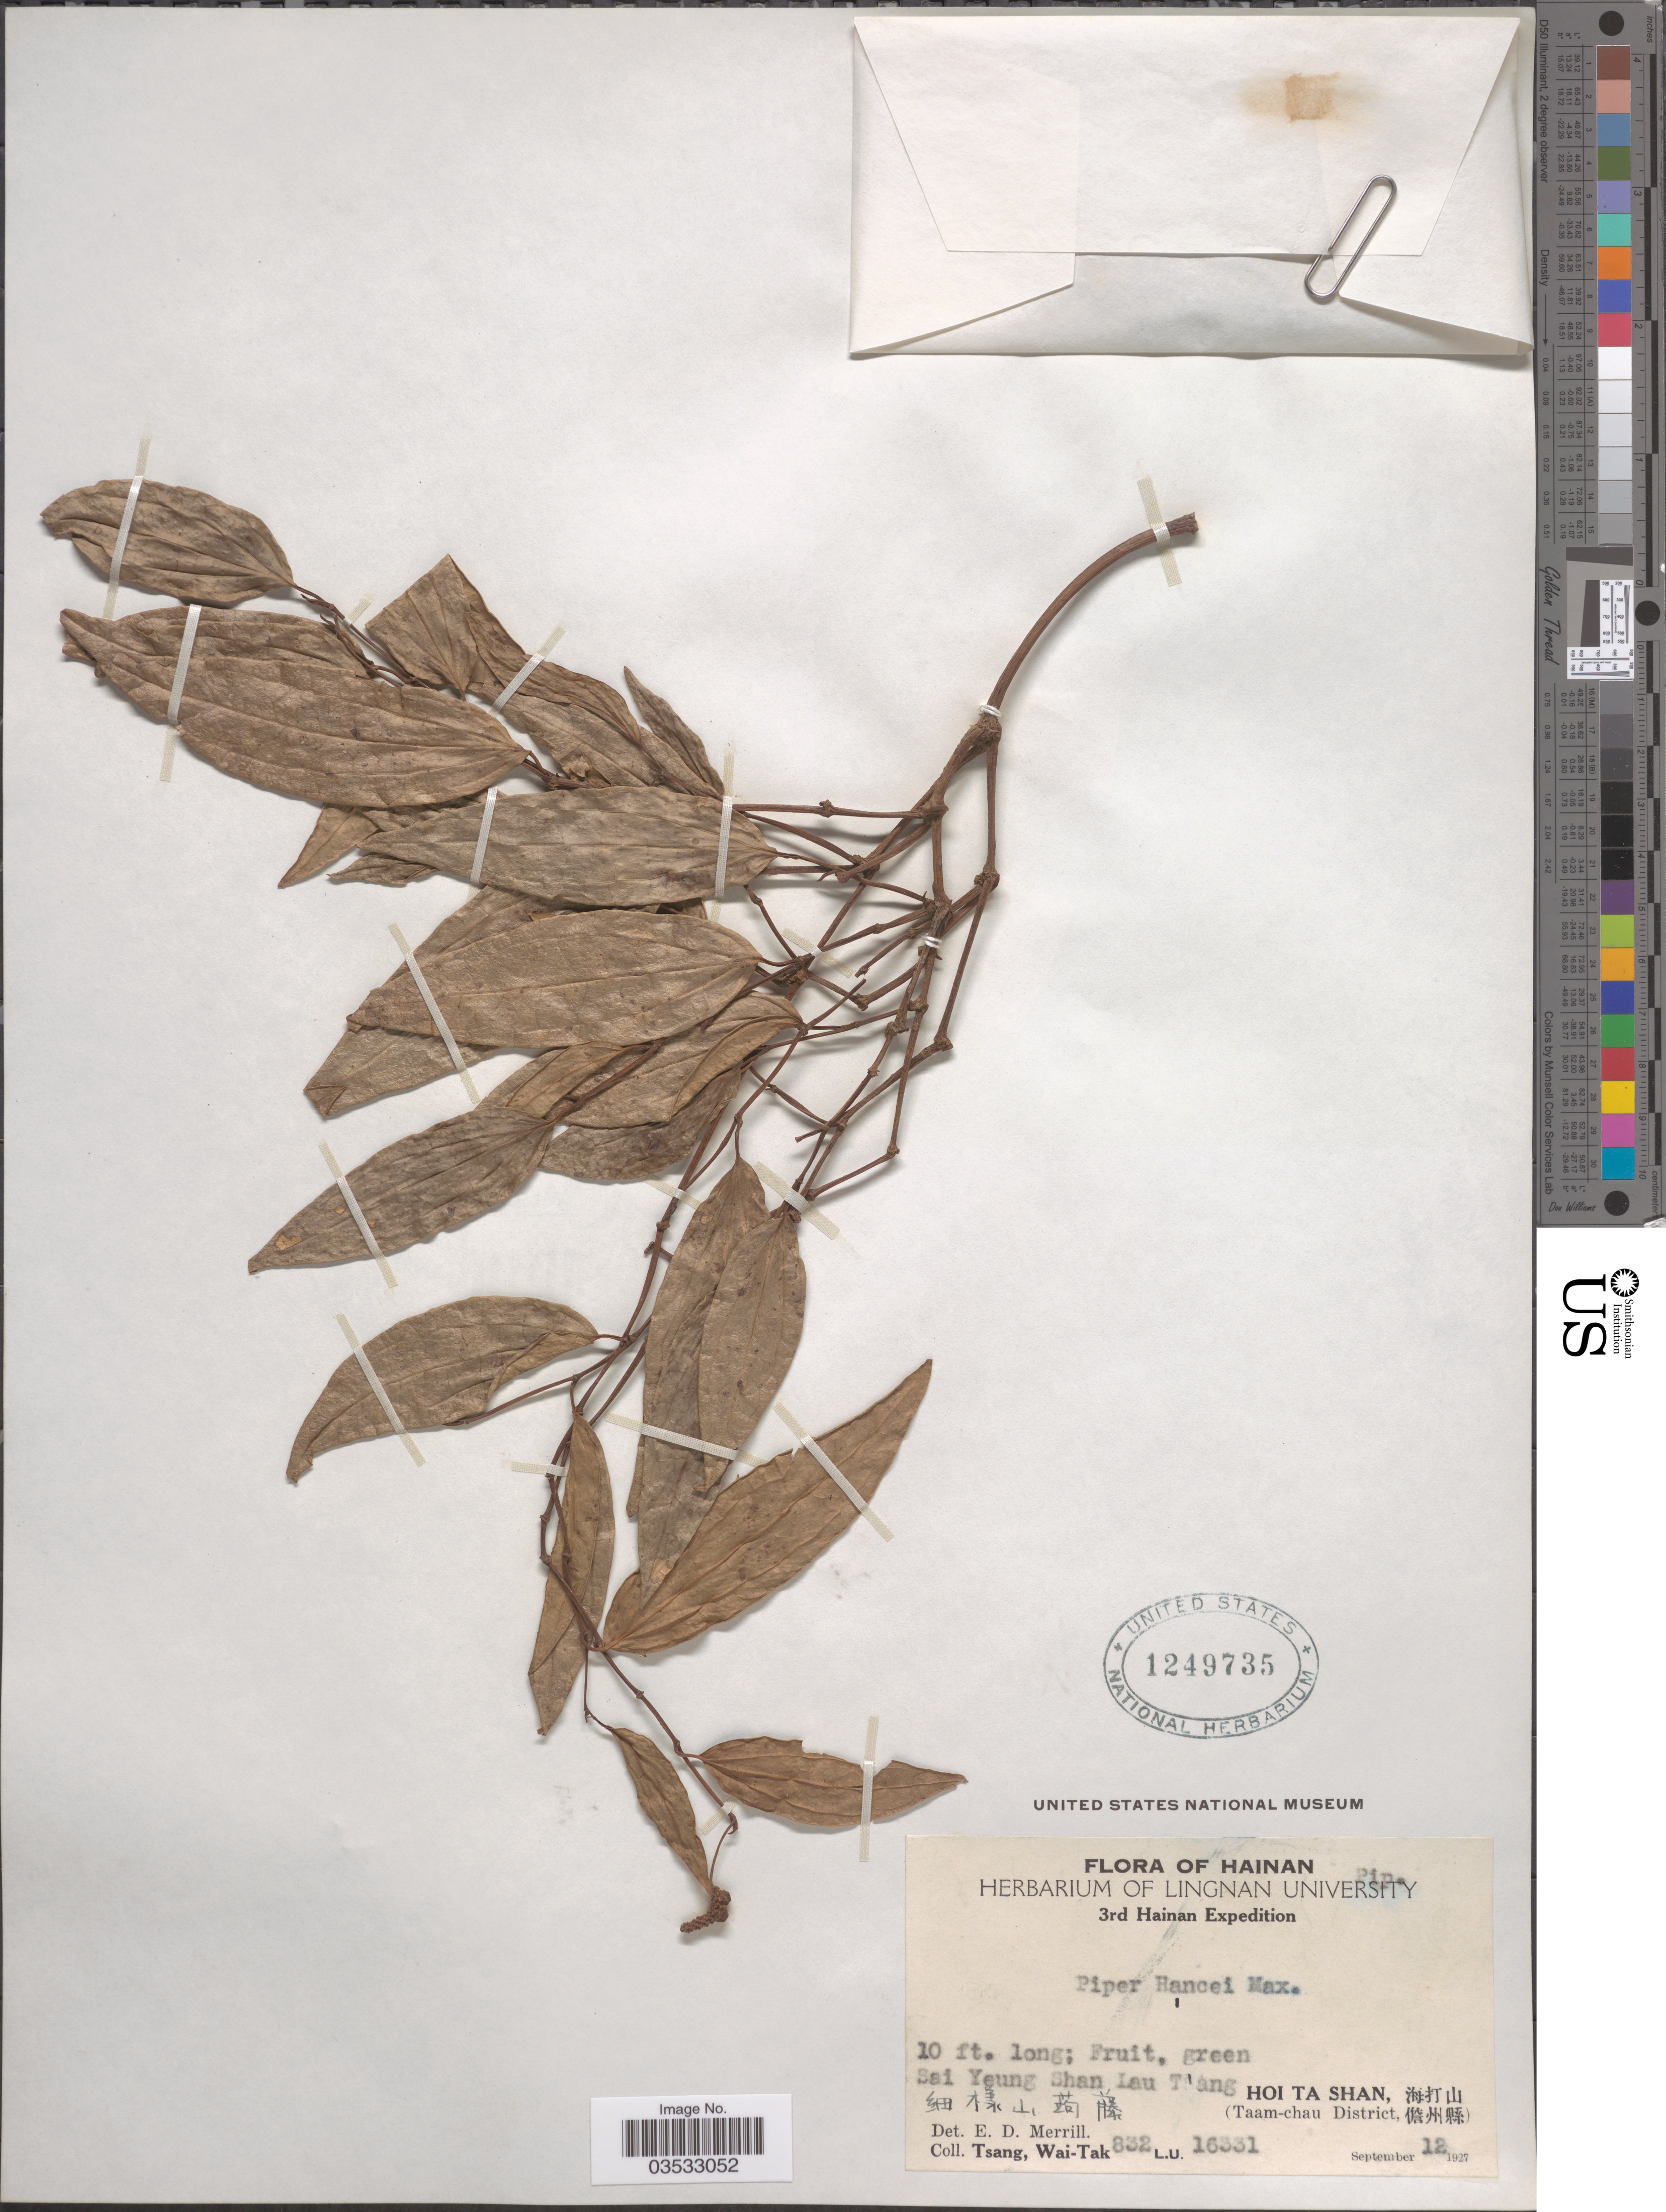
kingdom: Plantae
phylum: Tracheophyta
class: Magnoliopsida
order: Piperales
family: Piperaceae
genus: Piper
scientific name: Piper hancei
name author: Maxim.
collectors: W. T. Tsang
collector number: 832L.U.16331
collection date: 1927-09-12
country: China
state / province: Hainan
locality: Sai Yeung Shan Lau T'ang, Hoi Ta Shan, X. (Taam-chau District, X).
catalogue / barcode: US 1249735